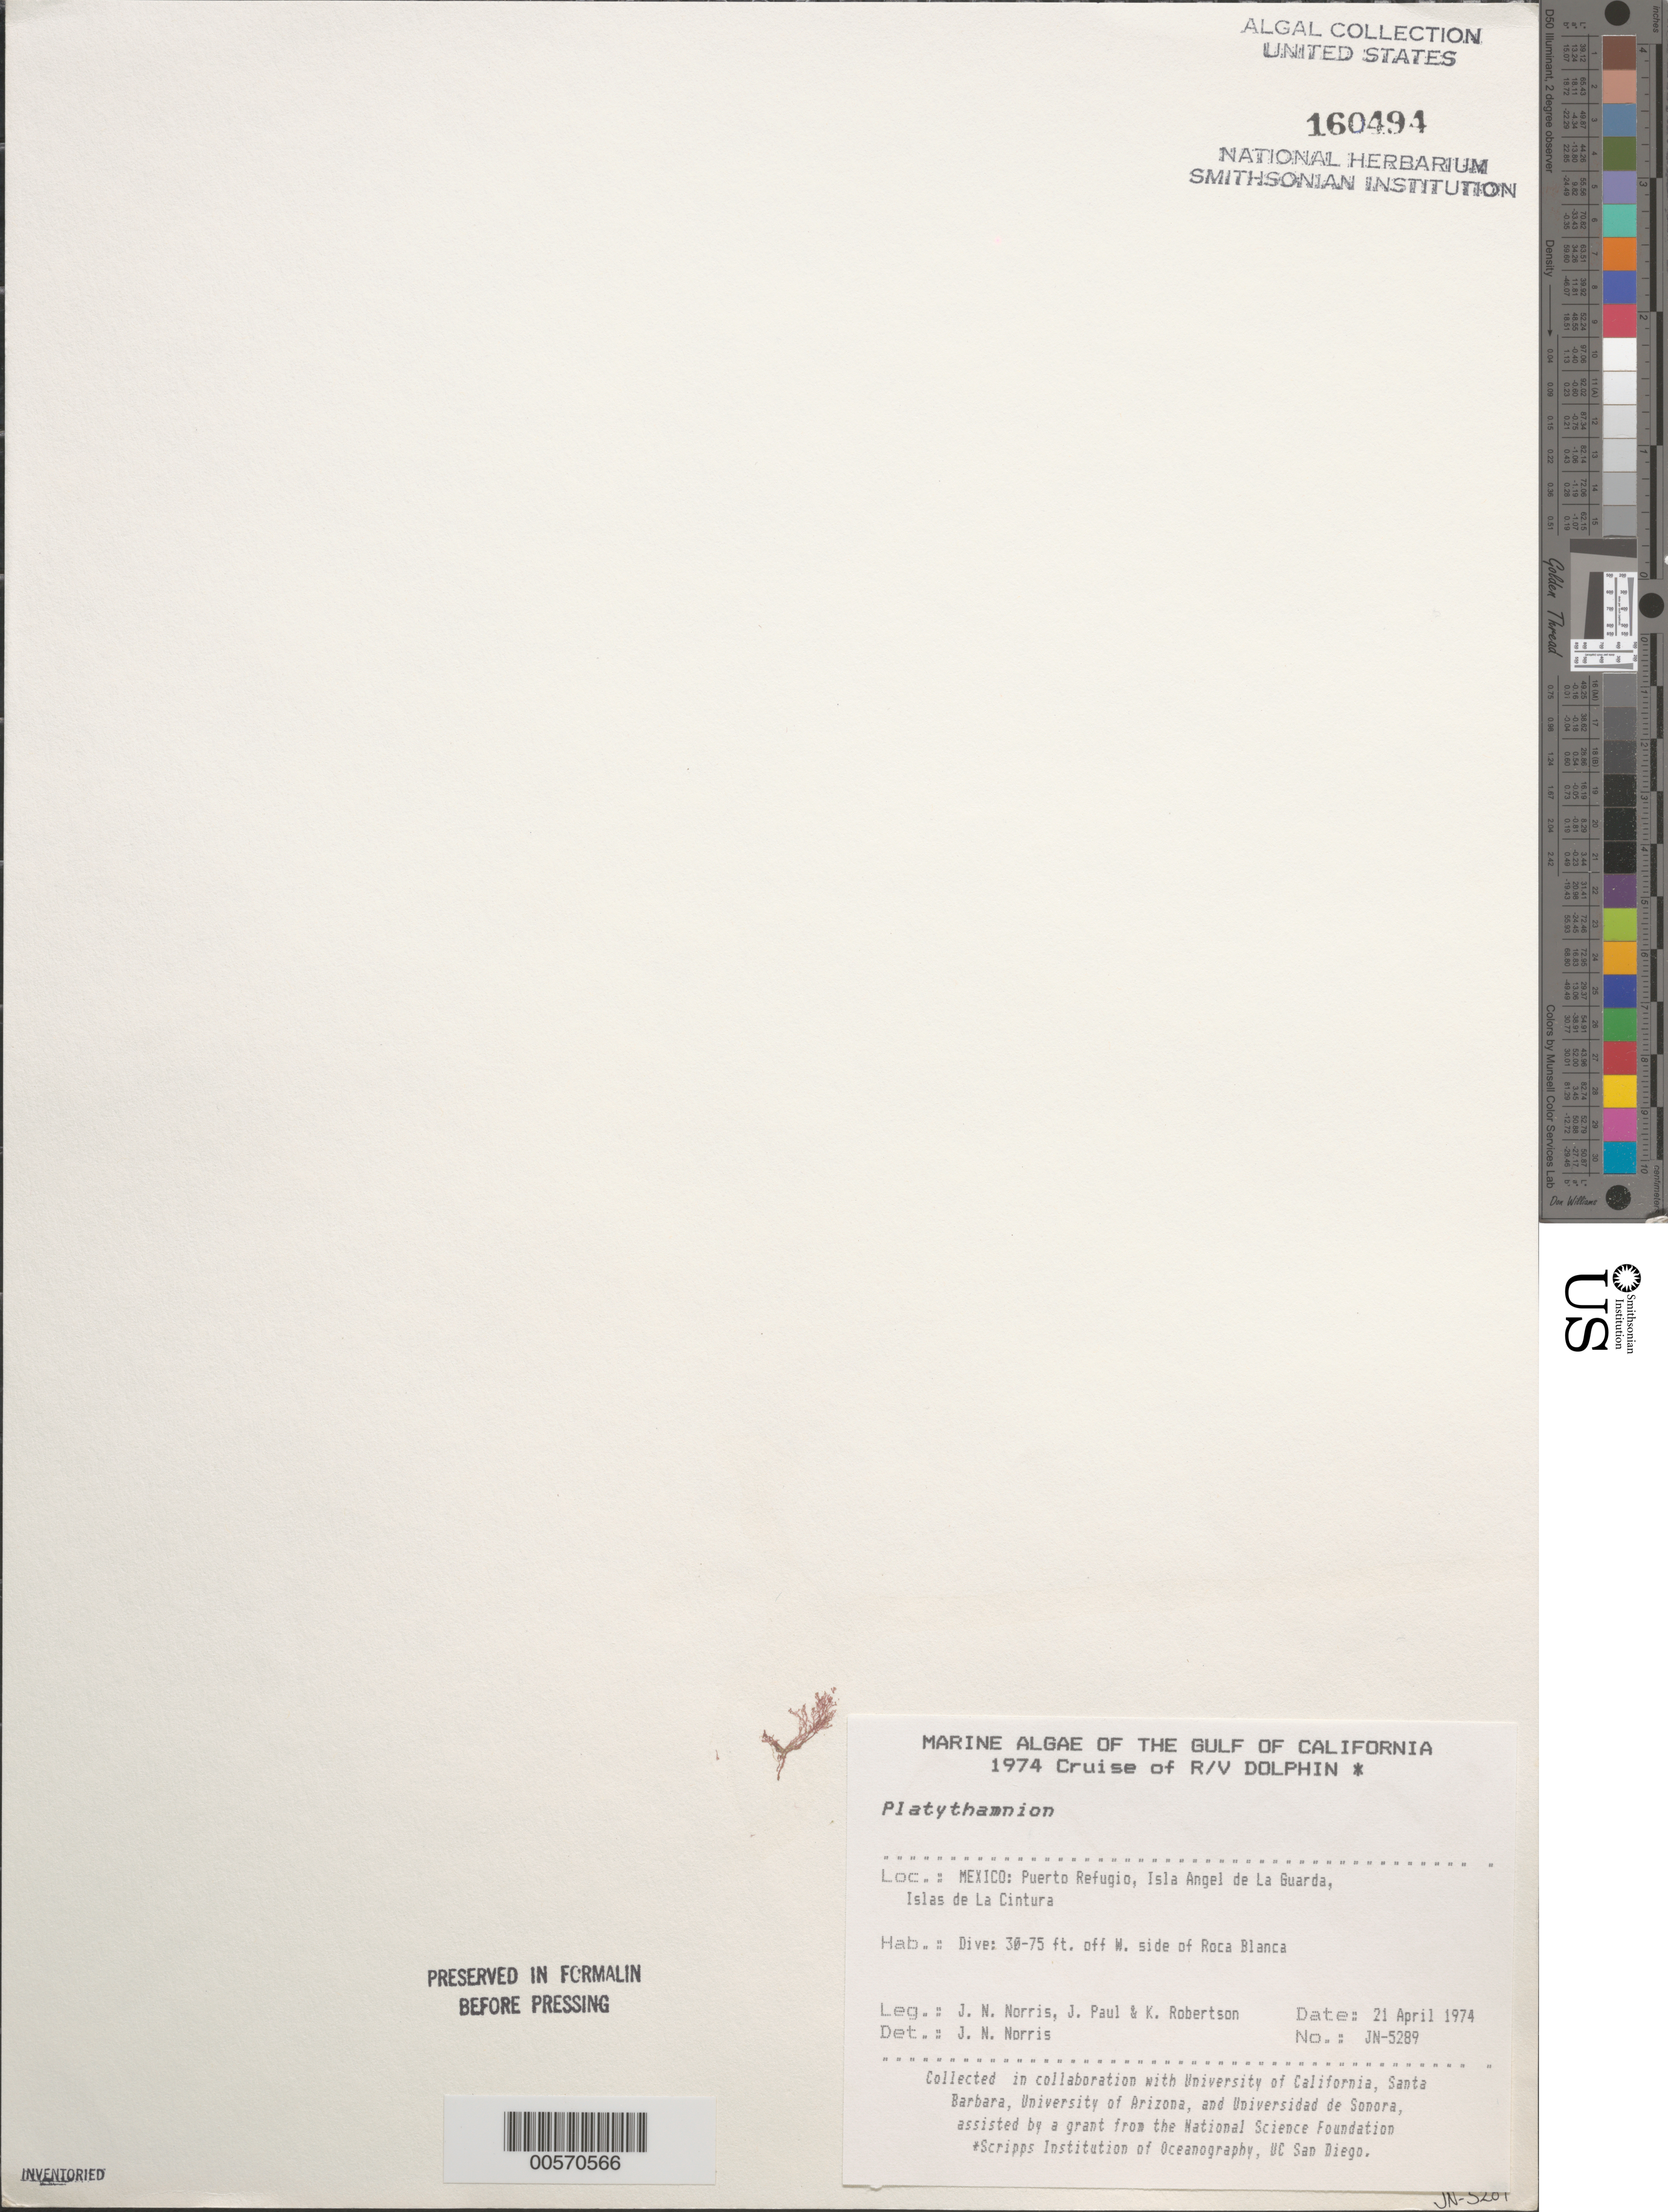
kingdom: Plantae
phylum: Rhodophyta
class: Florideophyceae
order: Ceramiales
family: Ceramiaceae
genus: Platythamnion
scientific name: Platythamnion sp.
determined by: Norris, James N.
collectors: J. N. Norris, J. Paul & K. Robertson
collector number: JN-5289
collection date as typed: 21 Apr 1974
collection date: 1974-04-21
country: Mexico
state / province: Baja California Norte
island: Isla Angel de la Guarda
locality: Roca Blanca, Puerto Refugio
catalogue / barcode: US 160494